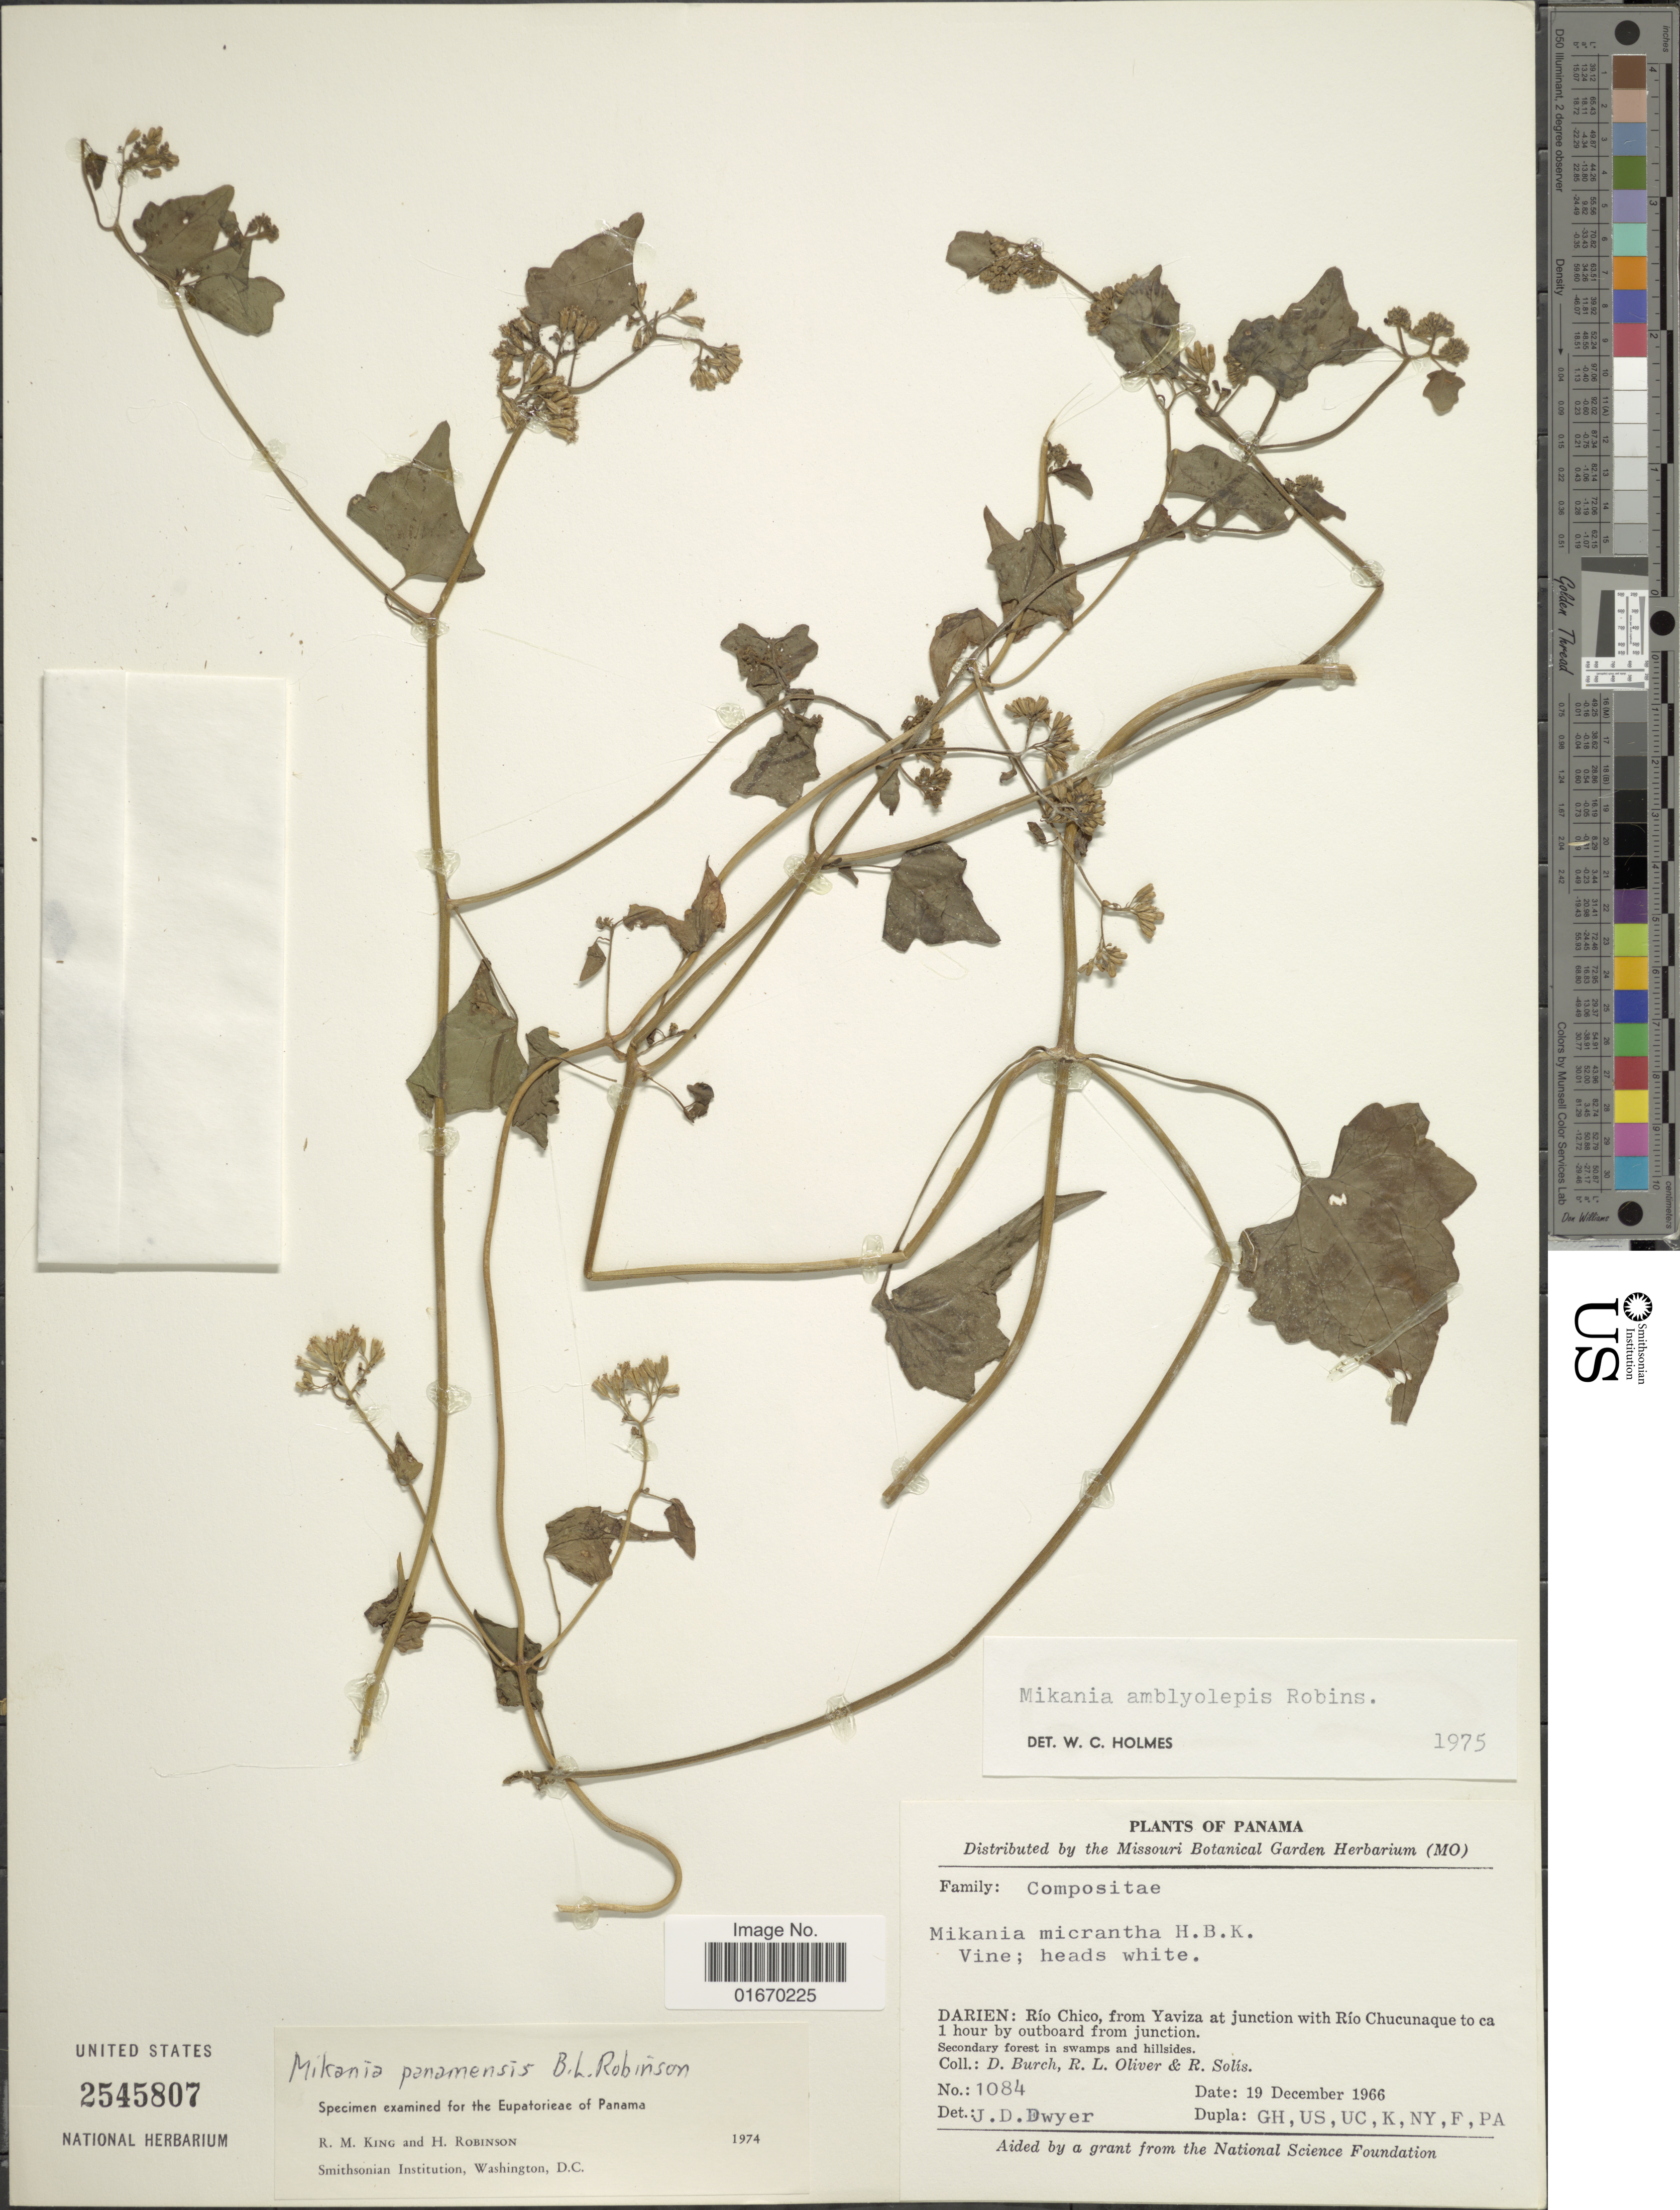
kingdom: Plantae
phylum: Tracheophyta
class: Magnoliopsida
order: Asterales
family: Asteraceae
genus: Mikania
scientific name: Mikania amblyolepis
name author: B.L. Rob.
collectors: D. Burch, R. Oliver & R. Solis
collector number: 1084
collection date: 1966-12-19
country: Panama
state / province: Darién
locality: Rio Chico, from Yaviza at junction with Rio Chucunaque to ca 1 hour by outboeard from junction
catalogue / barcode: US 2545807